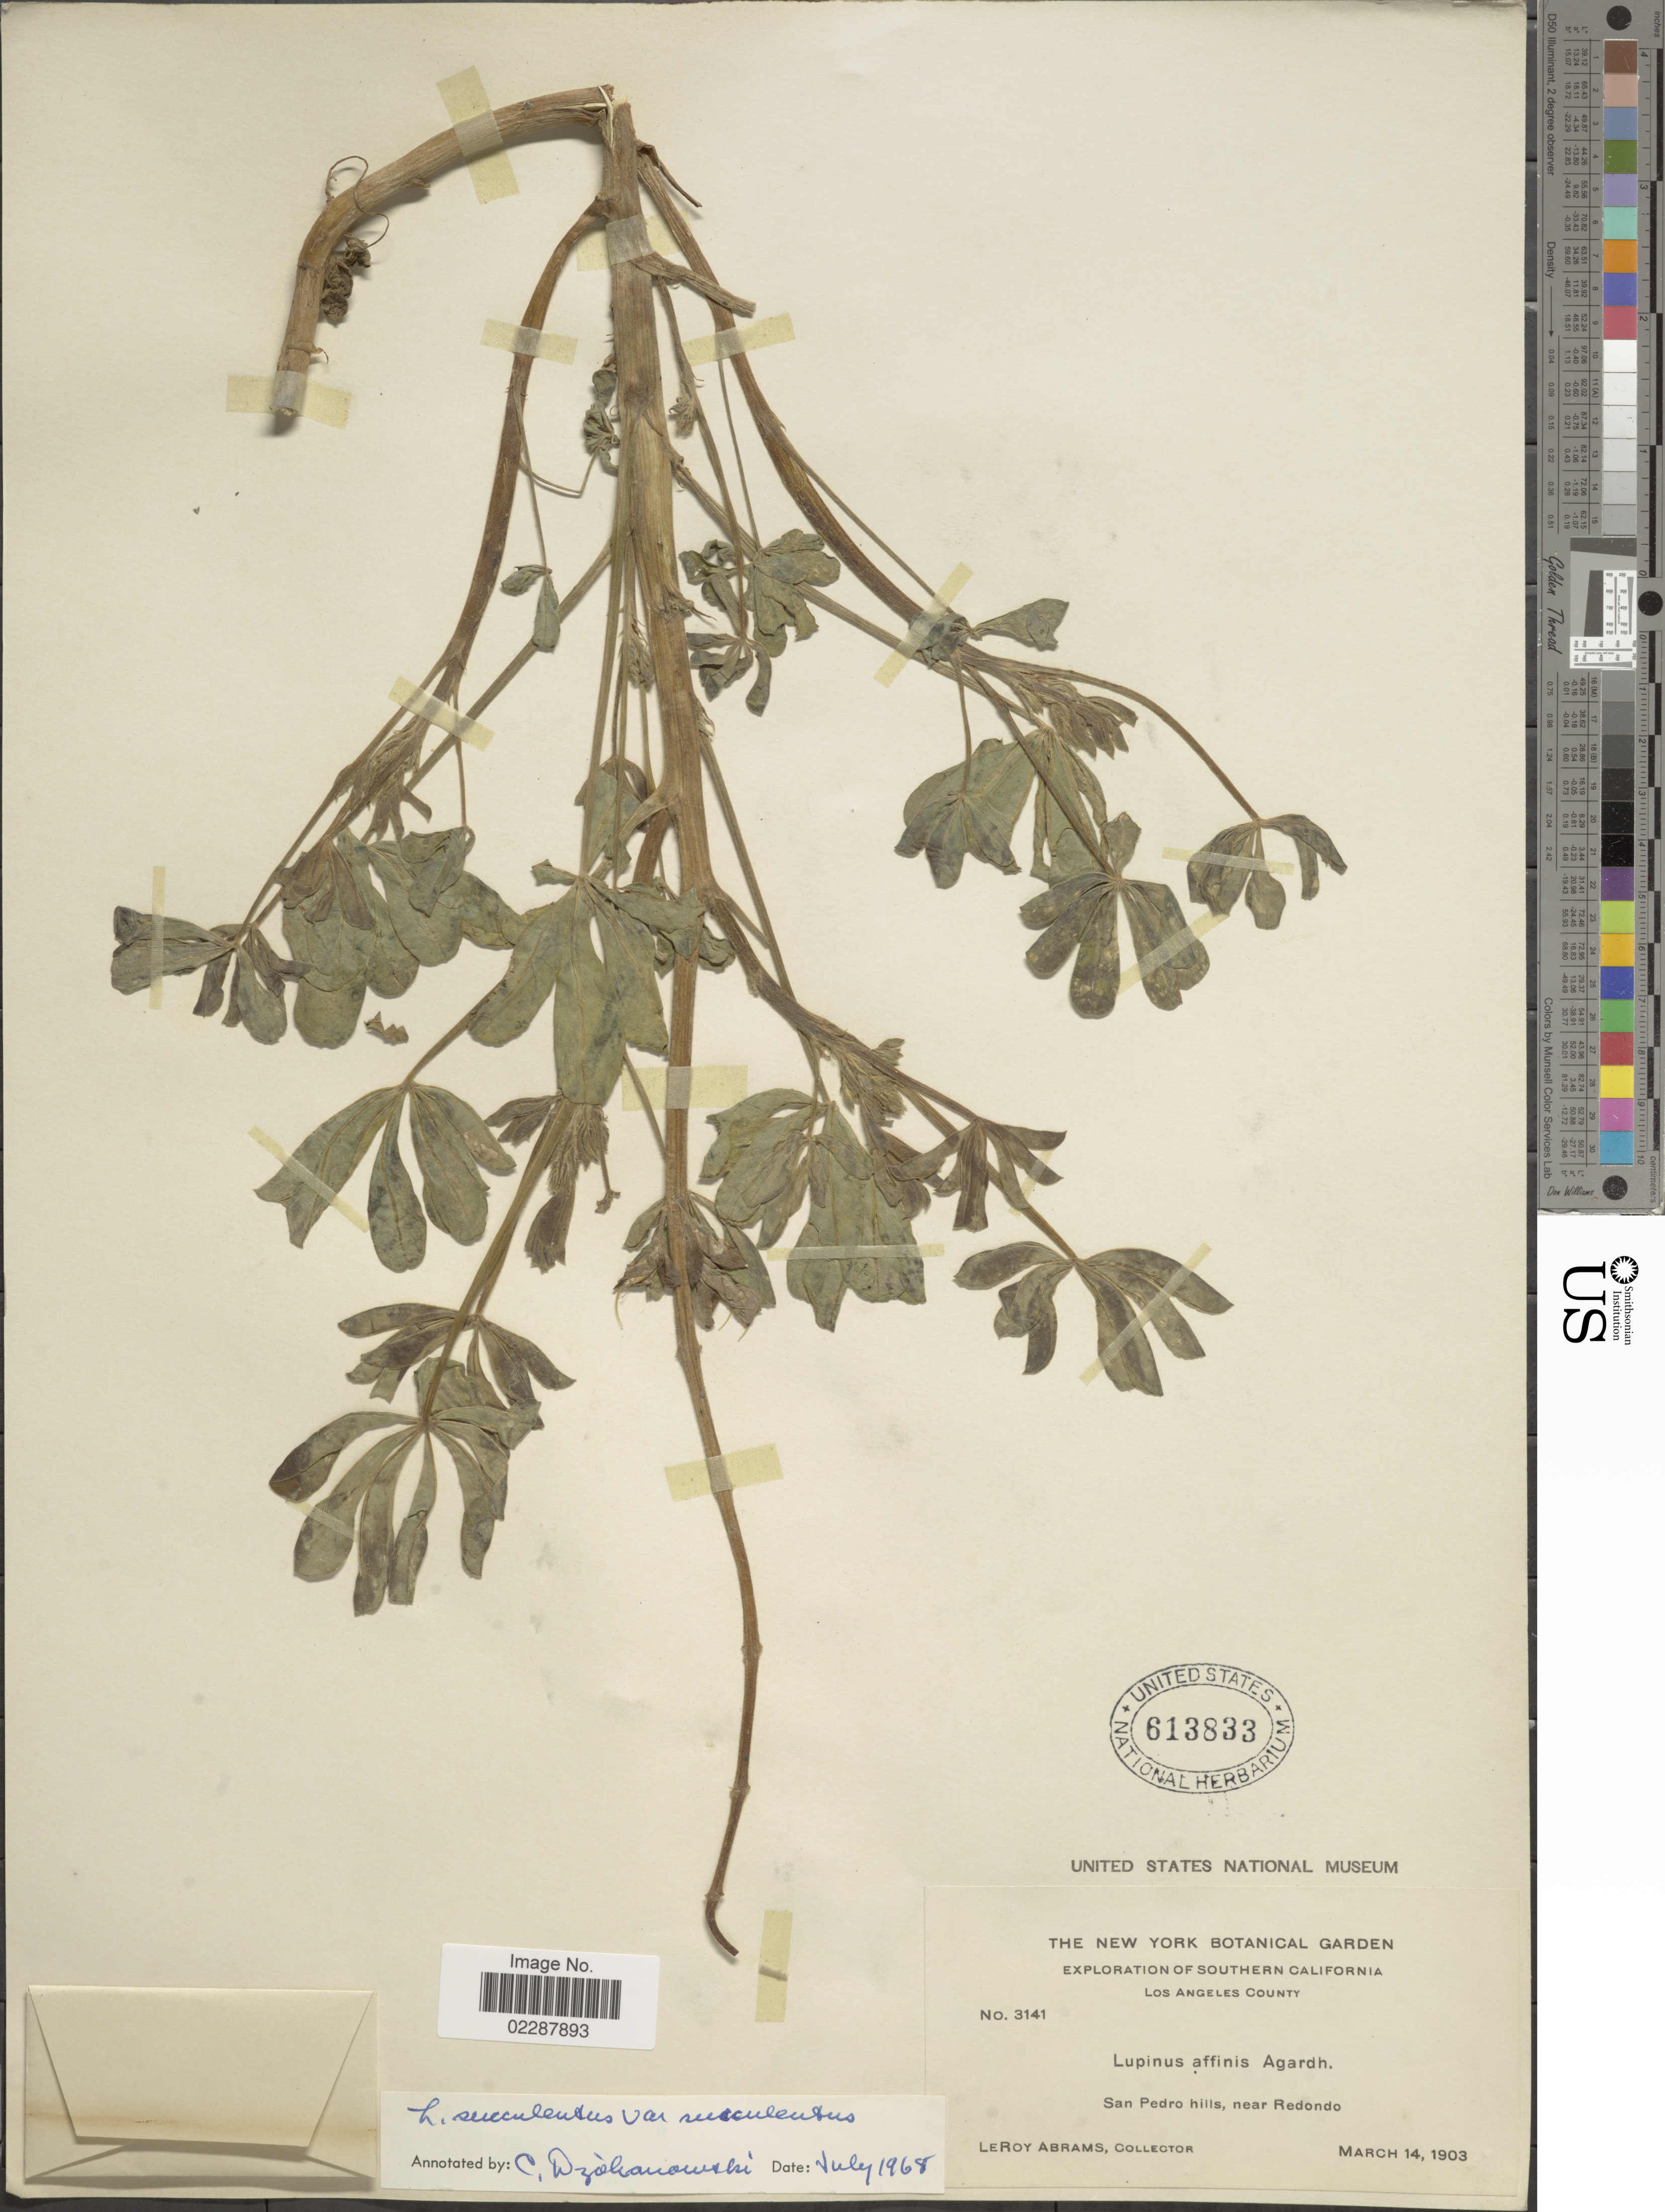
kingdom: Plantae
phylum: Tracheophyta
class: Magnoliopsida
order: Fabales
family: Fabaceae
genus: Lupinus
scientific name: Lupinus succulentus var. succulentus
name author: Douglas ex K. Koch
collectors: L. Abrams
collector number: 3141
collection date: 1903-03-14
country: United States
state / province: California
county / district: Los Angeles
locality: Southern California, Los Angeles County, San Pedro hills, near Redondo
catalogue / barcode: US 613833